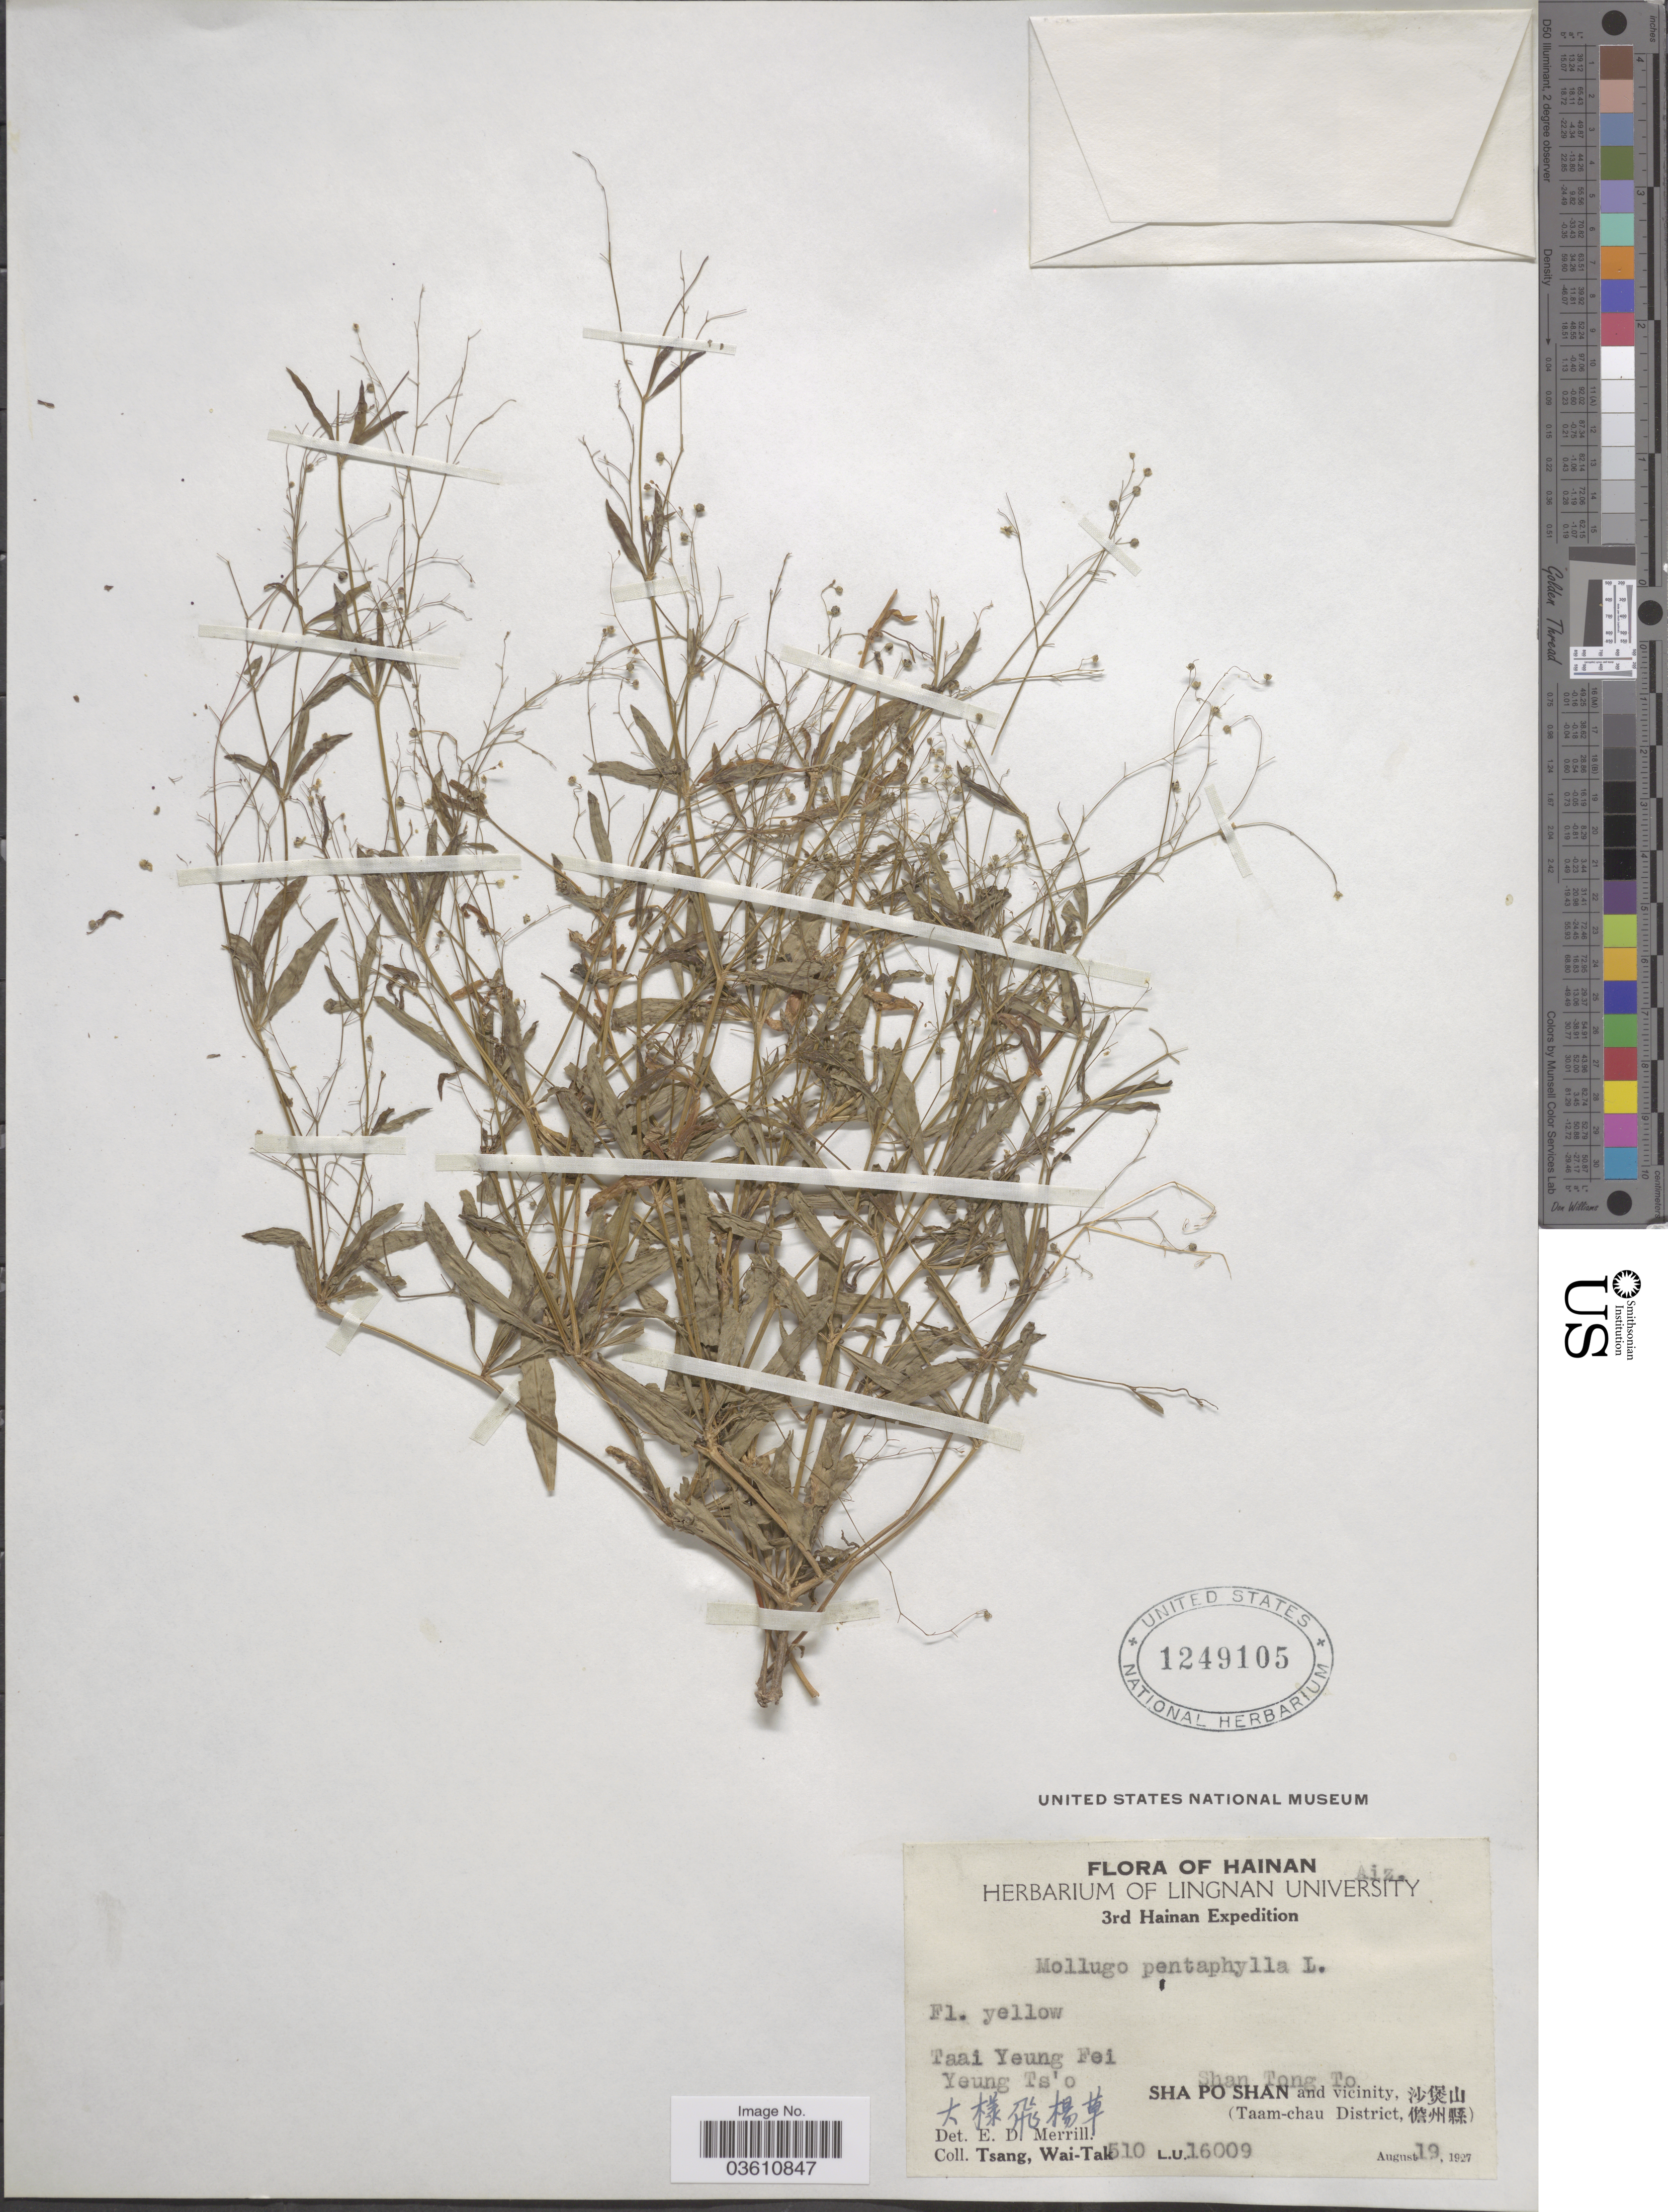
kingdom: Plantae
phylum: Tracheophyta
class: Magnoliopsida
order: Caryophyllales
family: Molluginaceae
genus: Trigastrotheca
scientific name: Trigastrotheca pentaphylla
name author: (L.) Thulin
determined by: Strong, Mark T., (BOT), Smithsonian Institution - National Museum of Natural History (UNITED STATES)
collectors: W. T. Tsang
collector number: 510L.U.16009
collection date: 1927-08-19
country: China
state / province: Hainan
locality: Shan Tong To. Sha Po shan and vicinity, (Taam-chau District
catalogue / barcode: US 1249105